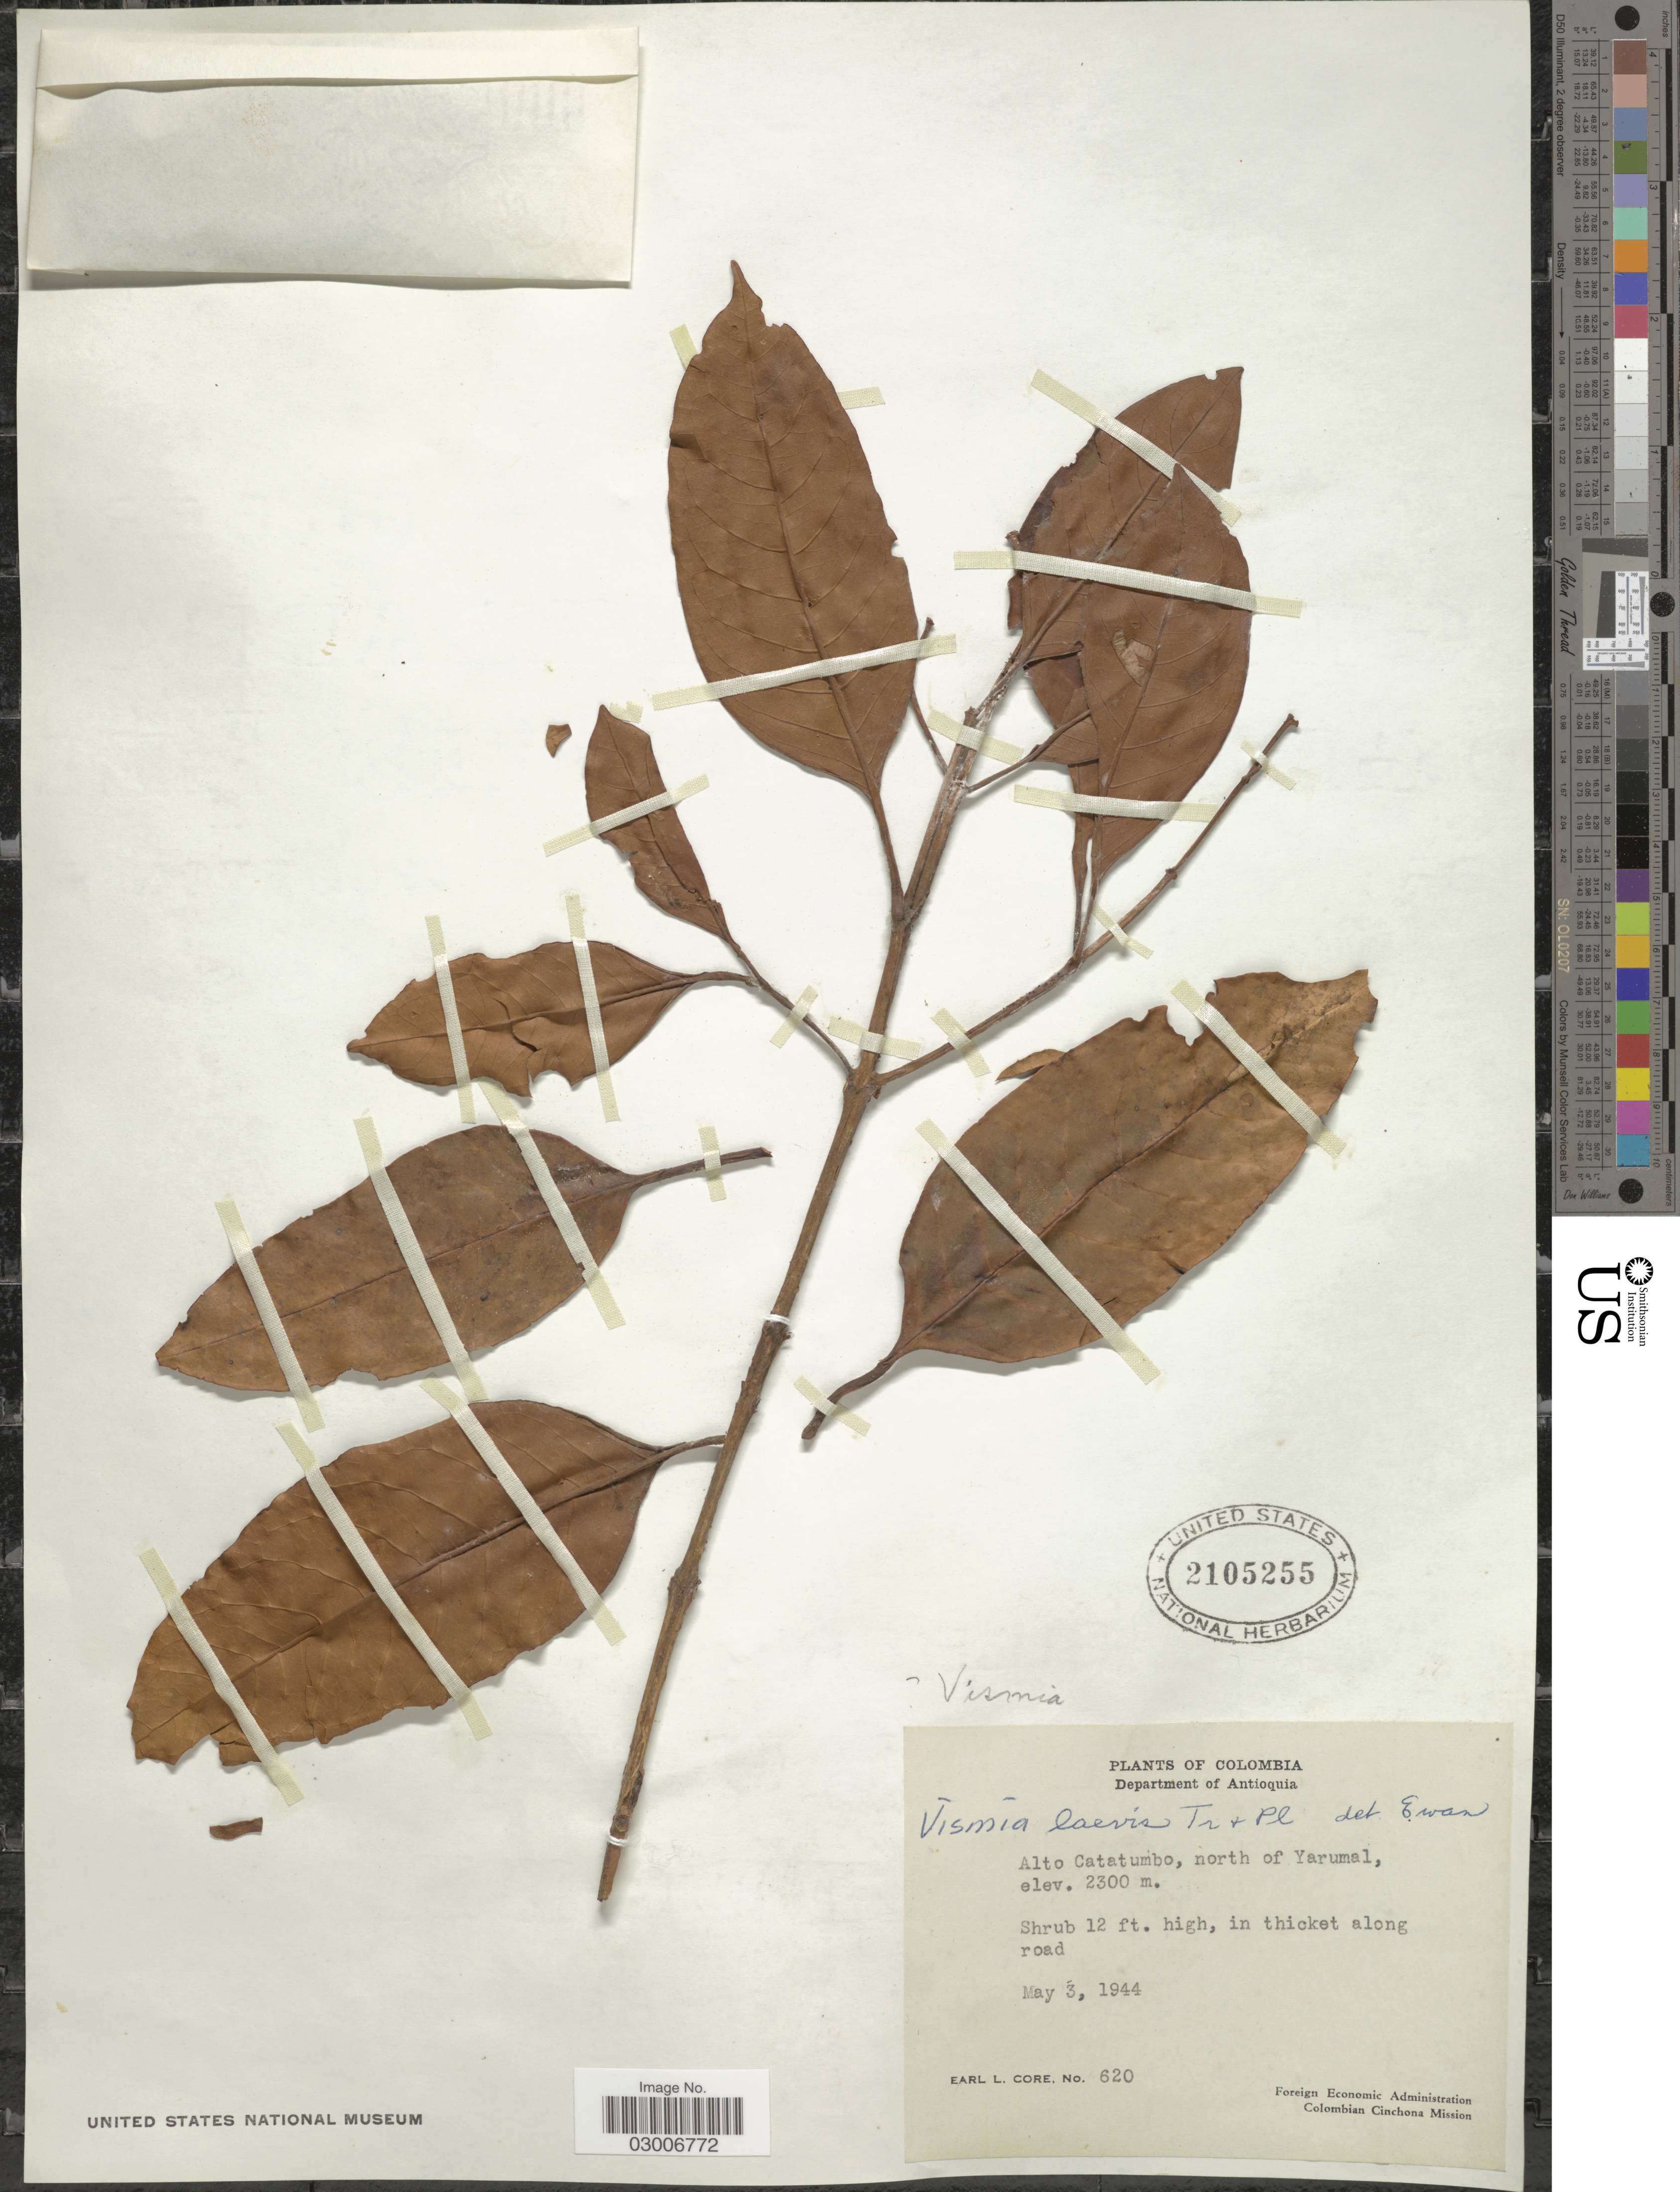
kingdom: Plantae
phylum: Tracheophyta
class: Magnoliopsida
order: Malpighiales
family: Hypericaceae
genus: Vismia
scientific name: Vismia laevis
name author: Triana & Planch.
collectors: E. L. Core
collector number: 620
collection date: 1944-05-03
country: Colombia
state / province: Antioquia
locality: Department of Antioquia, Alto Catatumbo, north of Yarumal.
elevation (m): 2300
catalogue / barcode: US 2105255